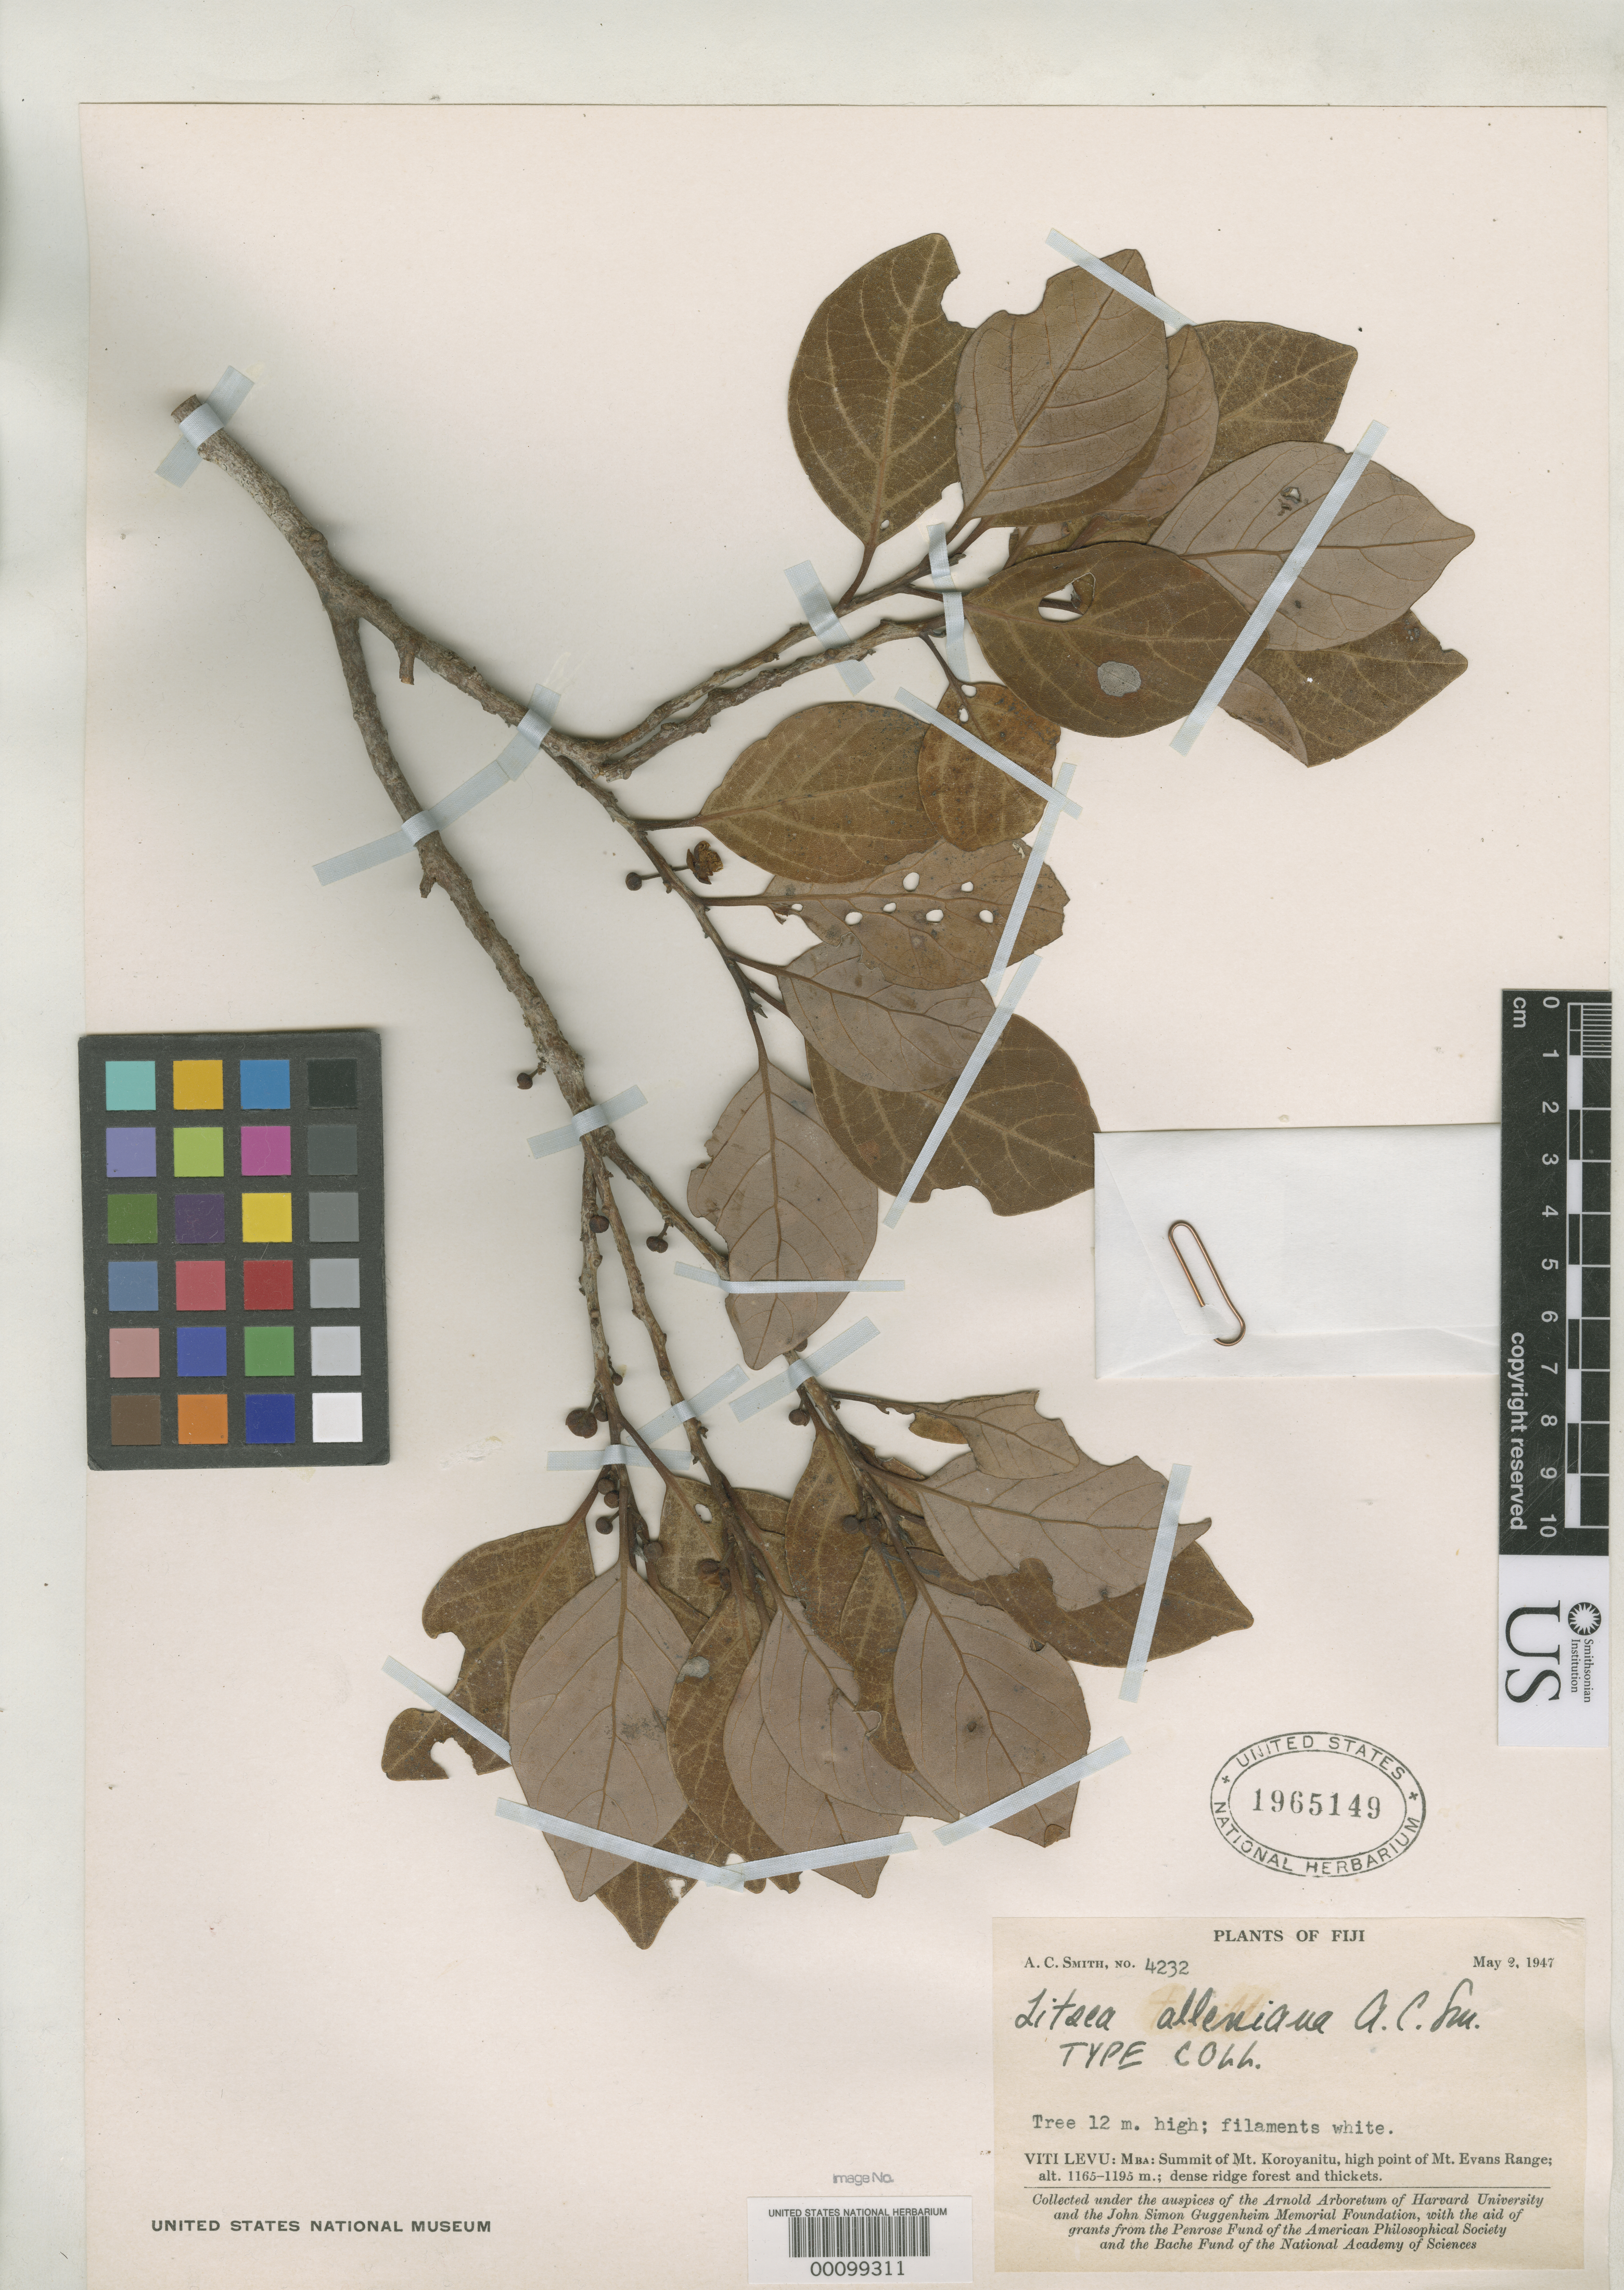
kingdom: Plantae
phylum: Tracheophyta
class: Magnoliopsida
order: Laurales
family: Lauraceae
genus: Litsea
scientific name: Litsea alleniana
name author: A.C. Sm.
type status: Isotype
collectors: A. C. Smith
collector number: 4232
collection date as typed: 02 May 1947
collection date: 1947-05-02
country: Fiji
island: Viti Levu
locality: Mba, summit of Mt. Koroyanitu, Mt. Evans Range. [Viti Levu Group]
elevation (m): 1165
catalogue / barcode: US 1965149